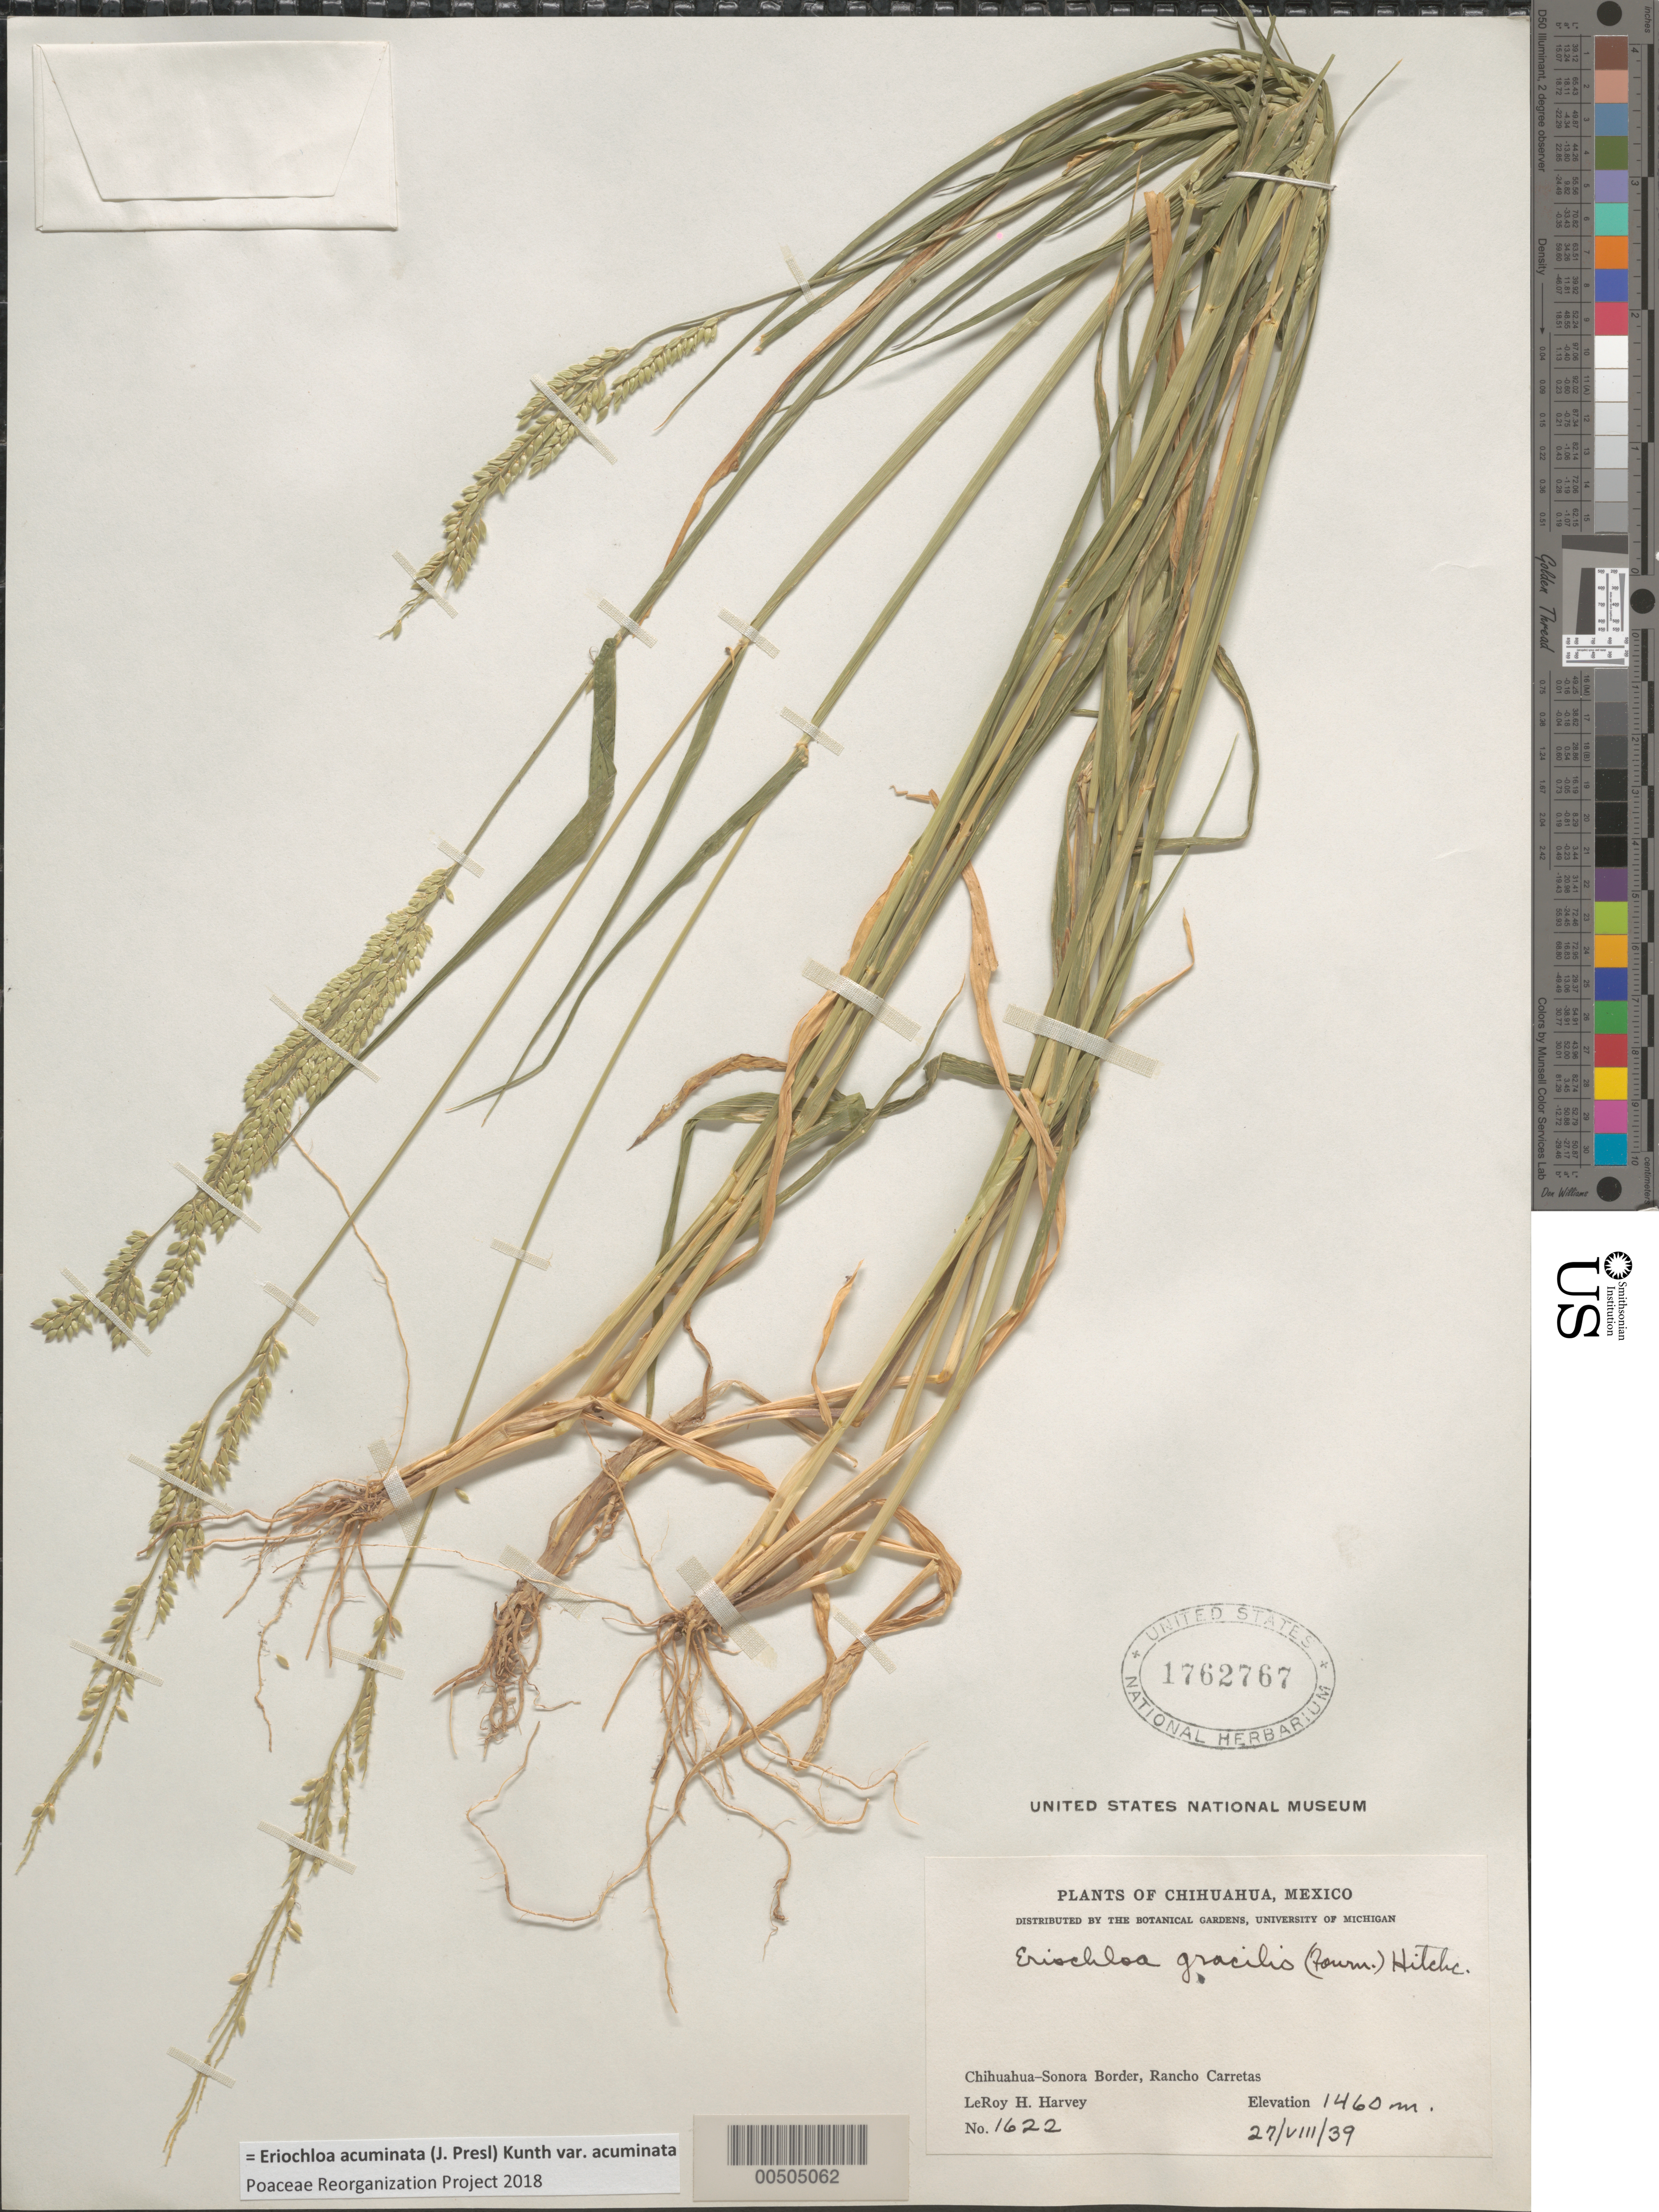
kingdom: Plantae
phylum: Tracheophyta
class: Liliopsida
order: Poales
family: Poaceae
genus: Eriochloa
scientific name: Eriochloa acuminata var. acuminata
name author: (J. Presl) Kunth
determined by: Poaceae Reorganization Project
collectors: L. H. Harvey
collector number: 1622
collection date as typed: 27 Aug 1939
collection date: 1939-08-27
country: Mexico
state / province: Chihuahua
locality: Chihuahua-Sonora border, Rancho Carretas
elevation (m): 1460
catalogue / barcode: US 1762767